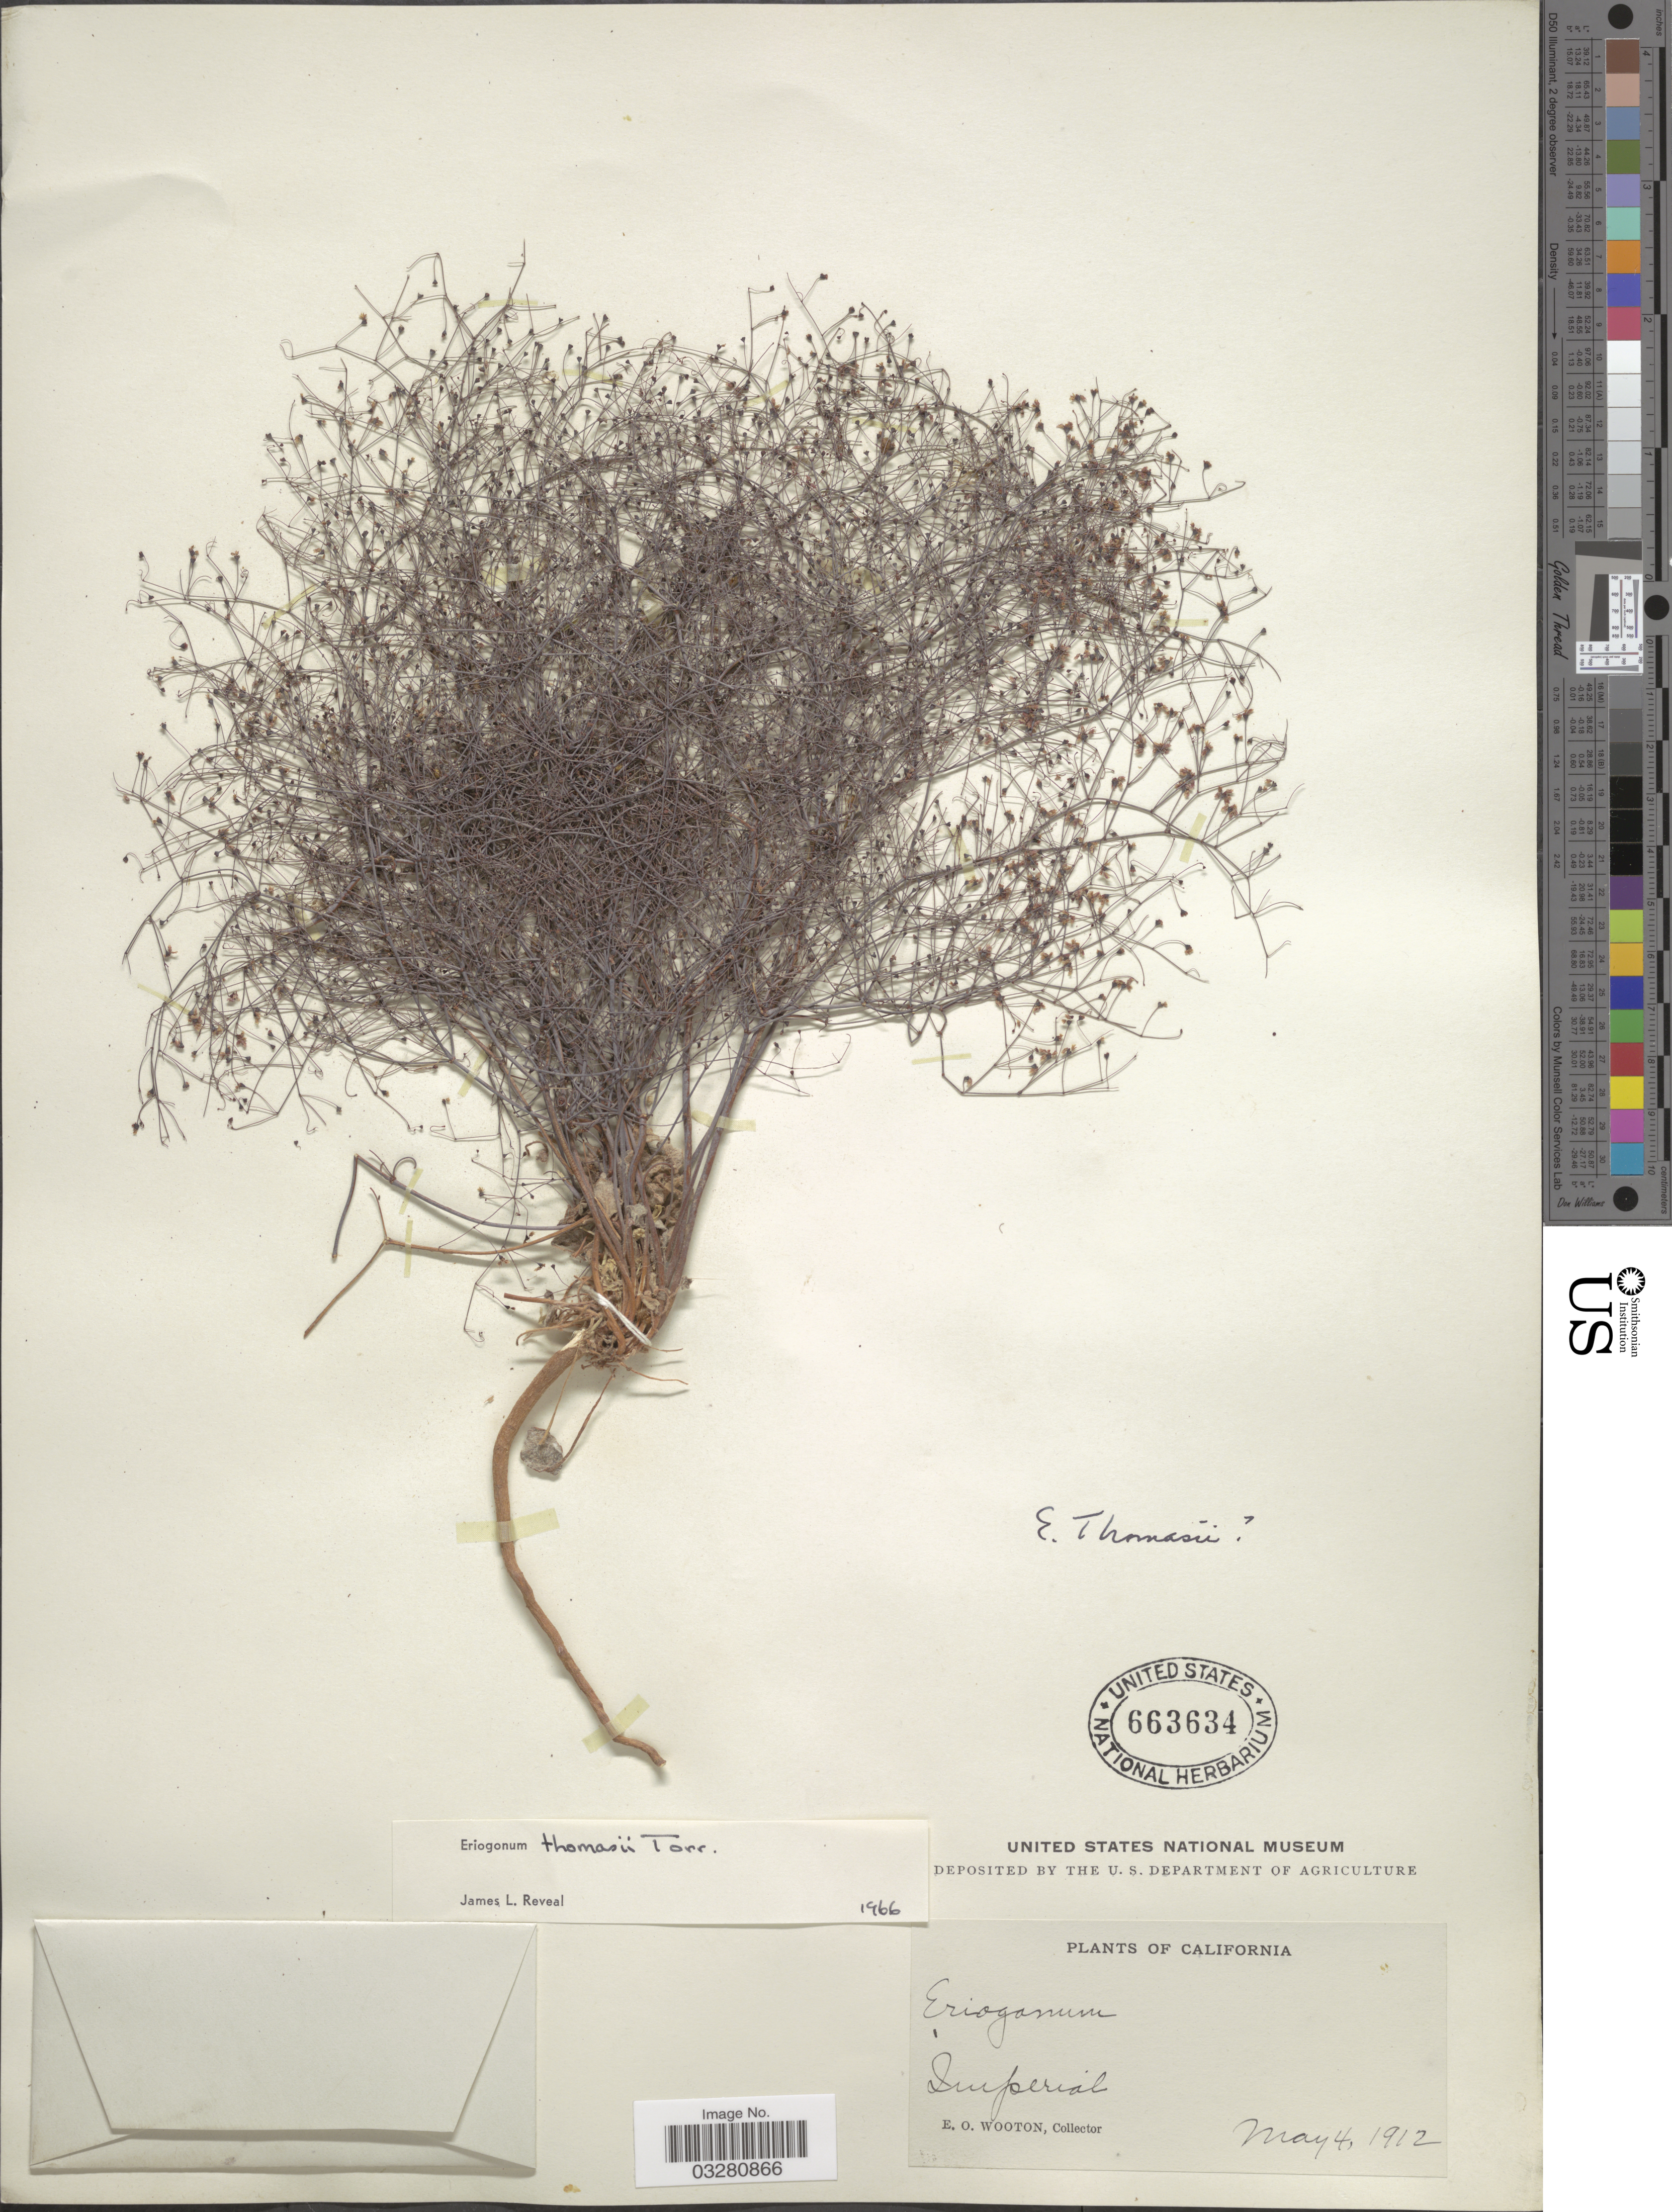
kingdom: Plantae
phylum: Tracheophyta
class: Magnoliopsida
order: Caryophyllales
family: Polygonaceae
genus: Eriogonum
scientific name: Eriogonum thomasii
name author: Torr.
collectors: E. O. Wooton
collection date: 1912-05-04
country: United States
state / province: California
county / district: Imperial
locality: Imperial.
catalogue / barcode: US 663634